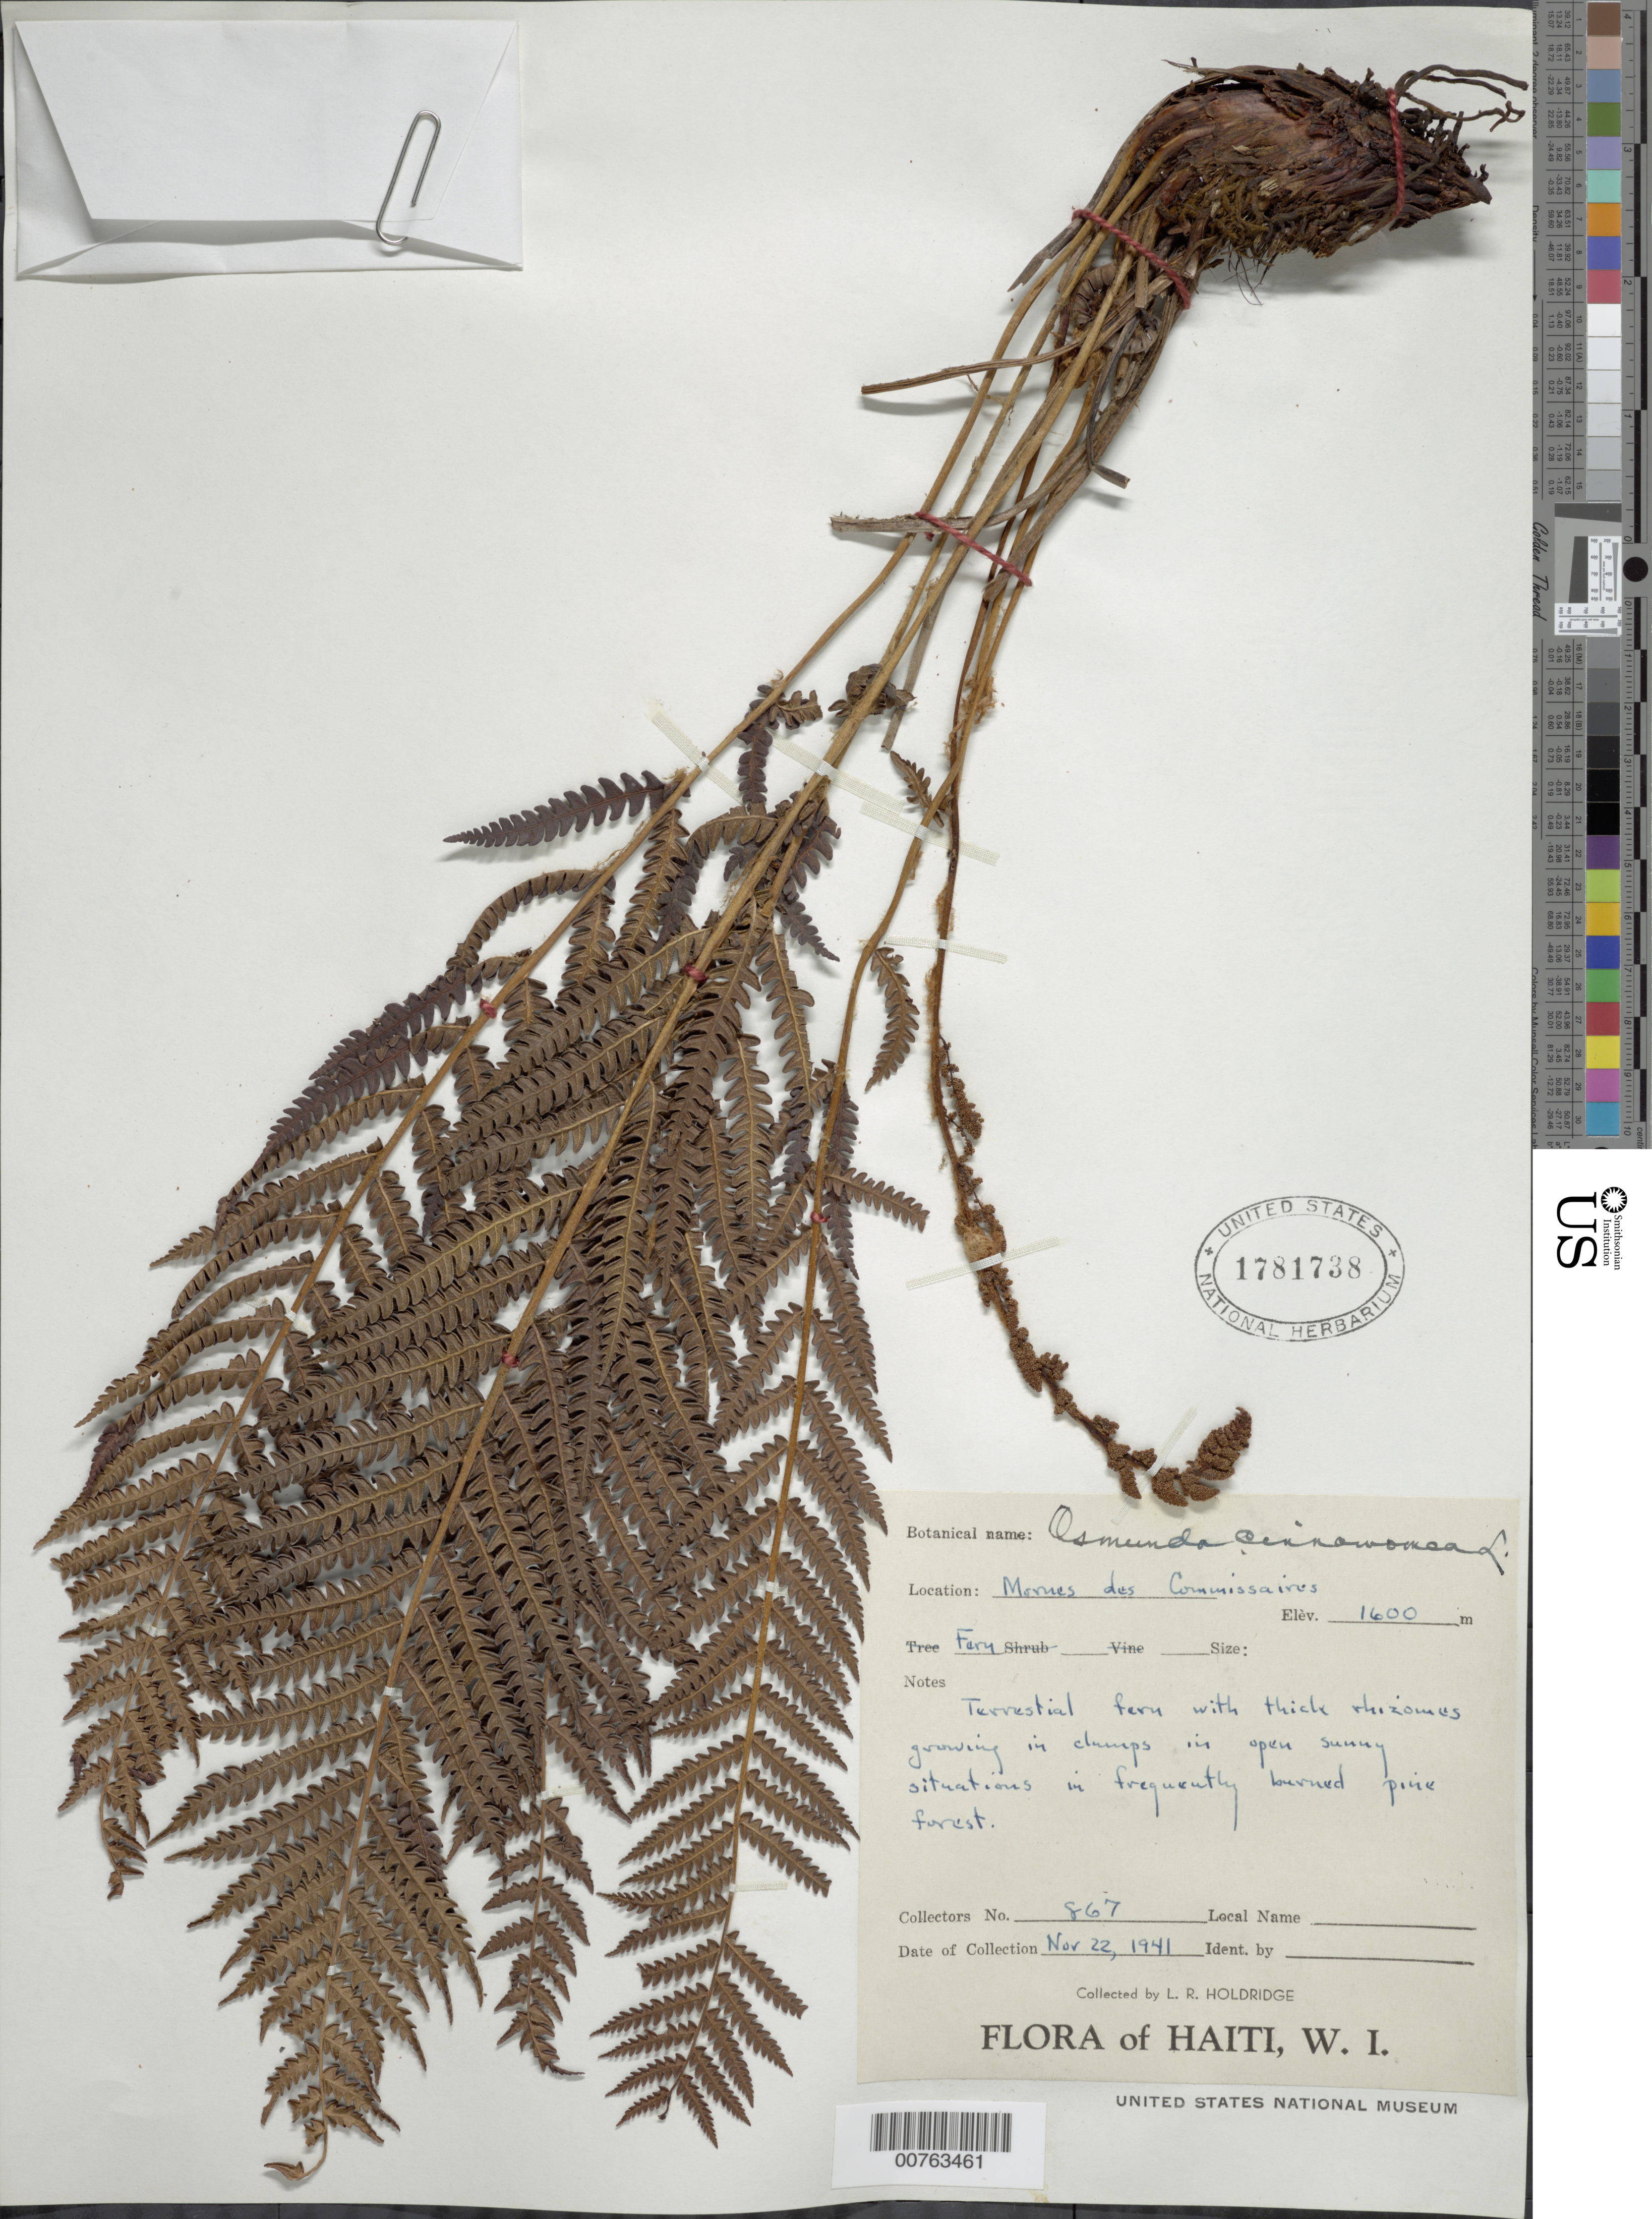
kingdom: Plantae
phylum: Tracheophyta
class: Polypodiopsida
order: Osmundales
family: Osmundaceae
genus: Osmundastrum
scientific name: Osmundastrum cinnamomeum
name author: (L.) C. Presl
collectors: L. Holdridge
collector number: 867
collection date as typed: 22 Nov 1941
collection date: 1941-11-22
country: Haiti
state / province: Ouest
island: Hispaniola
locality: Mornes des Commissaires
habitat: Growing in clumps in open sunny situations in frequently burned pine forest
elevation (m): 1600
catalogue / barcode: US 1781738